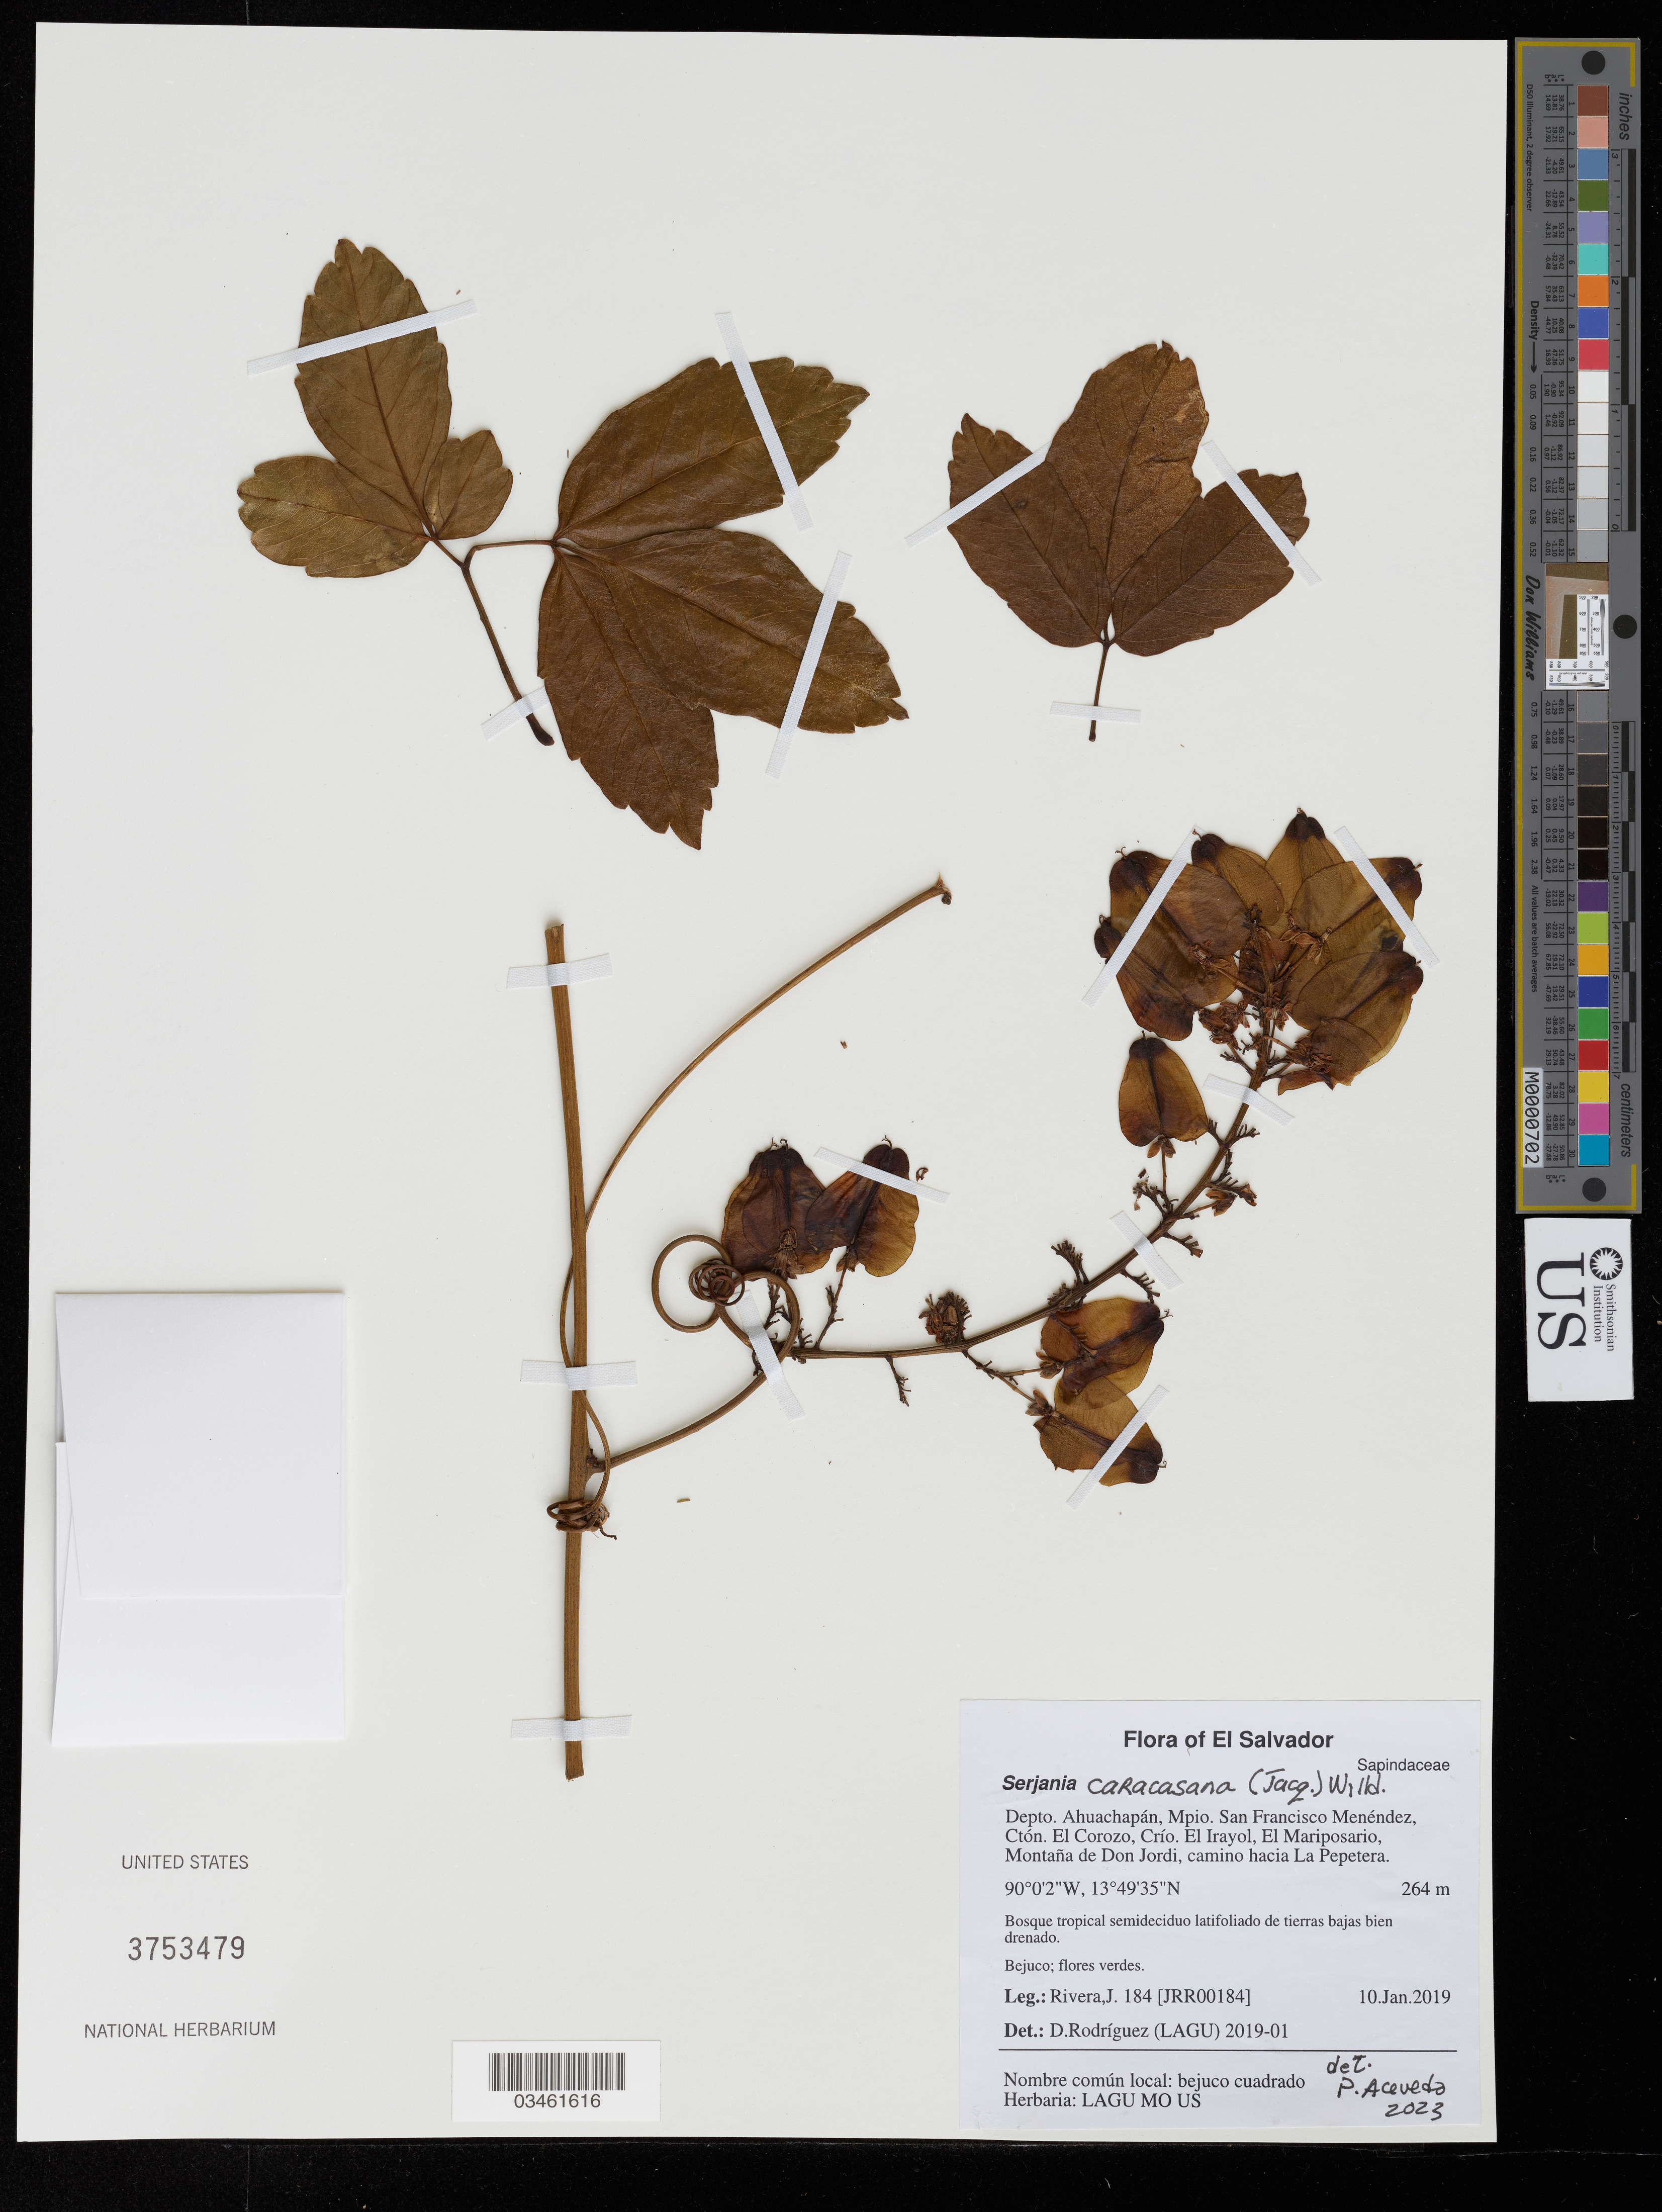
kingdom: Plantae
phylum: Tracheophyta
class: Magnoliopsida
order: Sapindales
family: Sapindaceae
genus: Serjania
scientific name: Serjania caracasana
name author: (Jacq.) Willd.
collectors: J. Rivera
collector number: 184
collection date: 2019-01-10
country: El Salvador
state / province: Ahuachapan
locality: Depto. Ahuachapán, Mpio. San Francisco Menéndez, Ctón. El Corozo, Crío. El Irayol, El Mariposario, Montaña de Don Jordi, camino hacia La Pepetera.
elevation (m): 264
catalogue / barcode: US 3753479